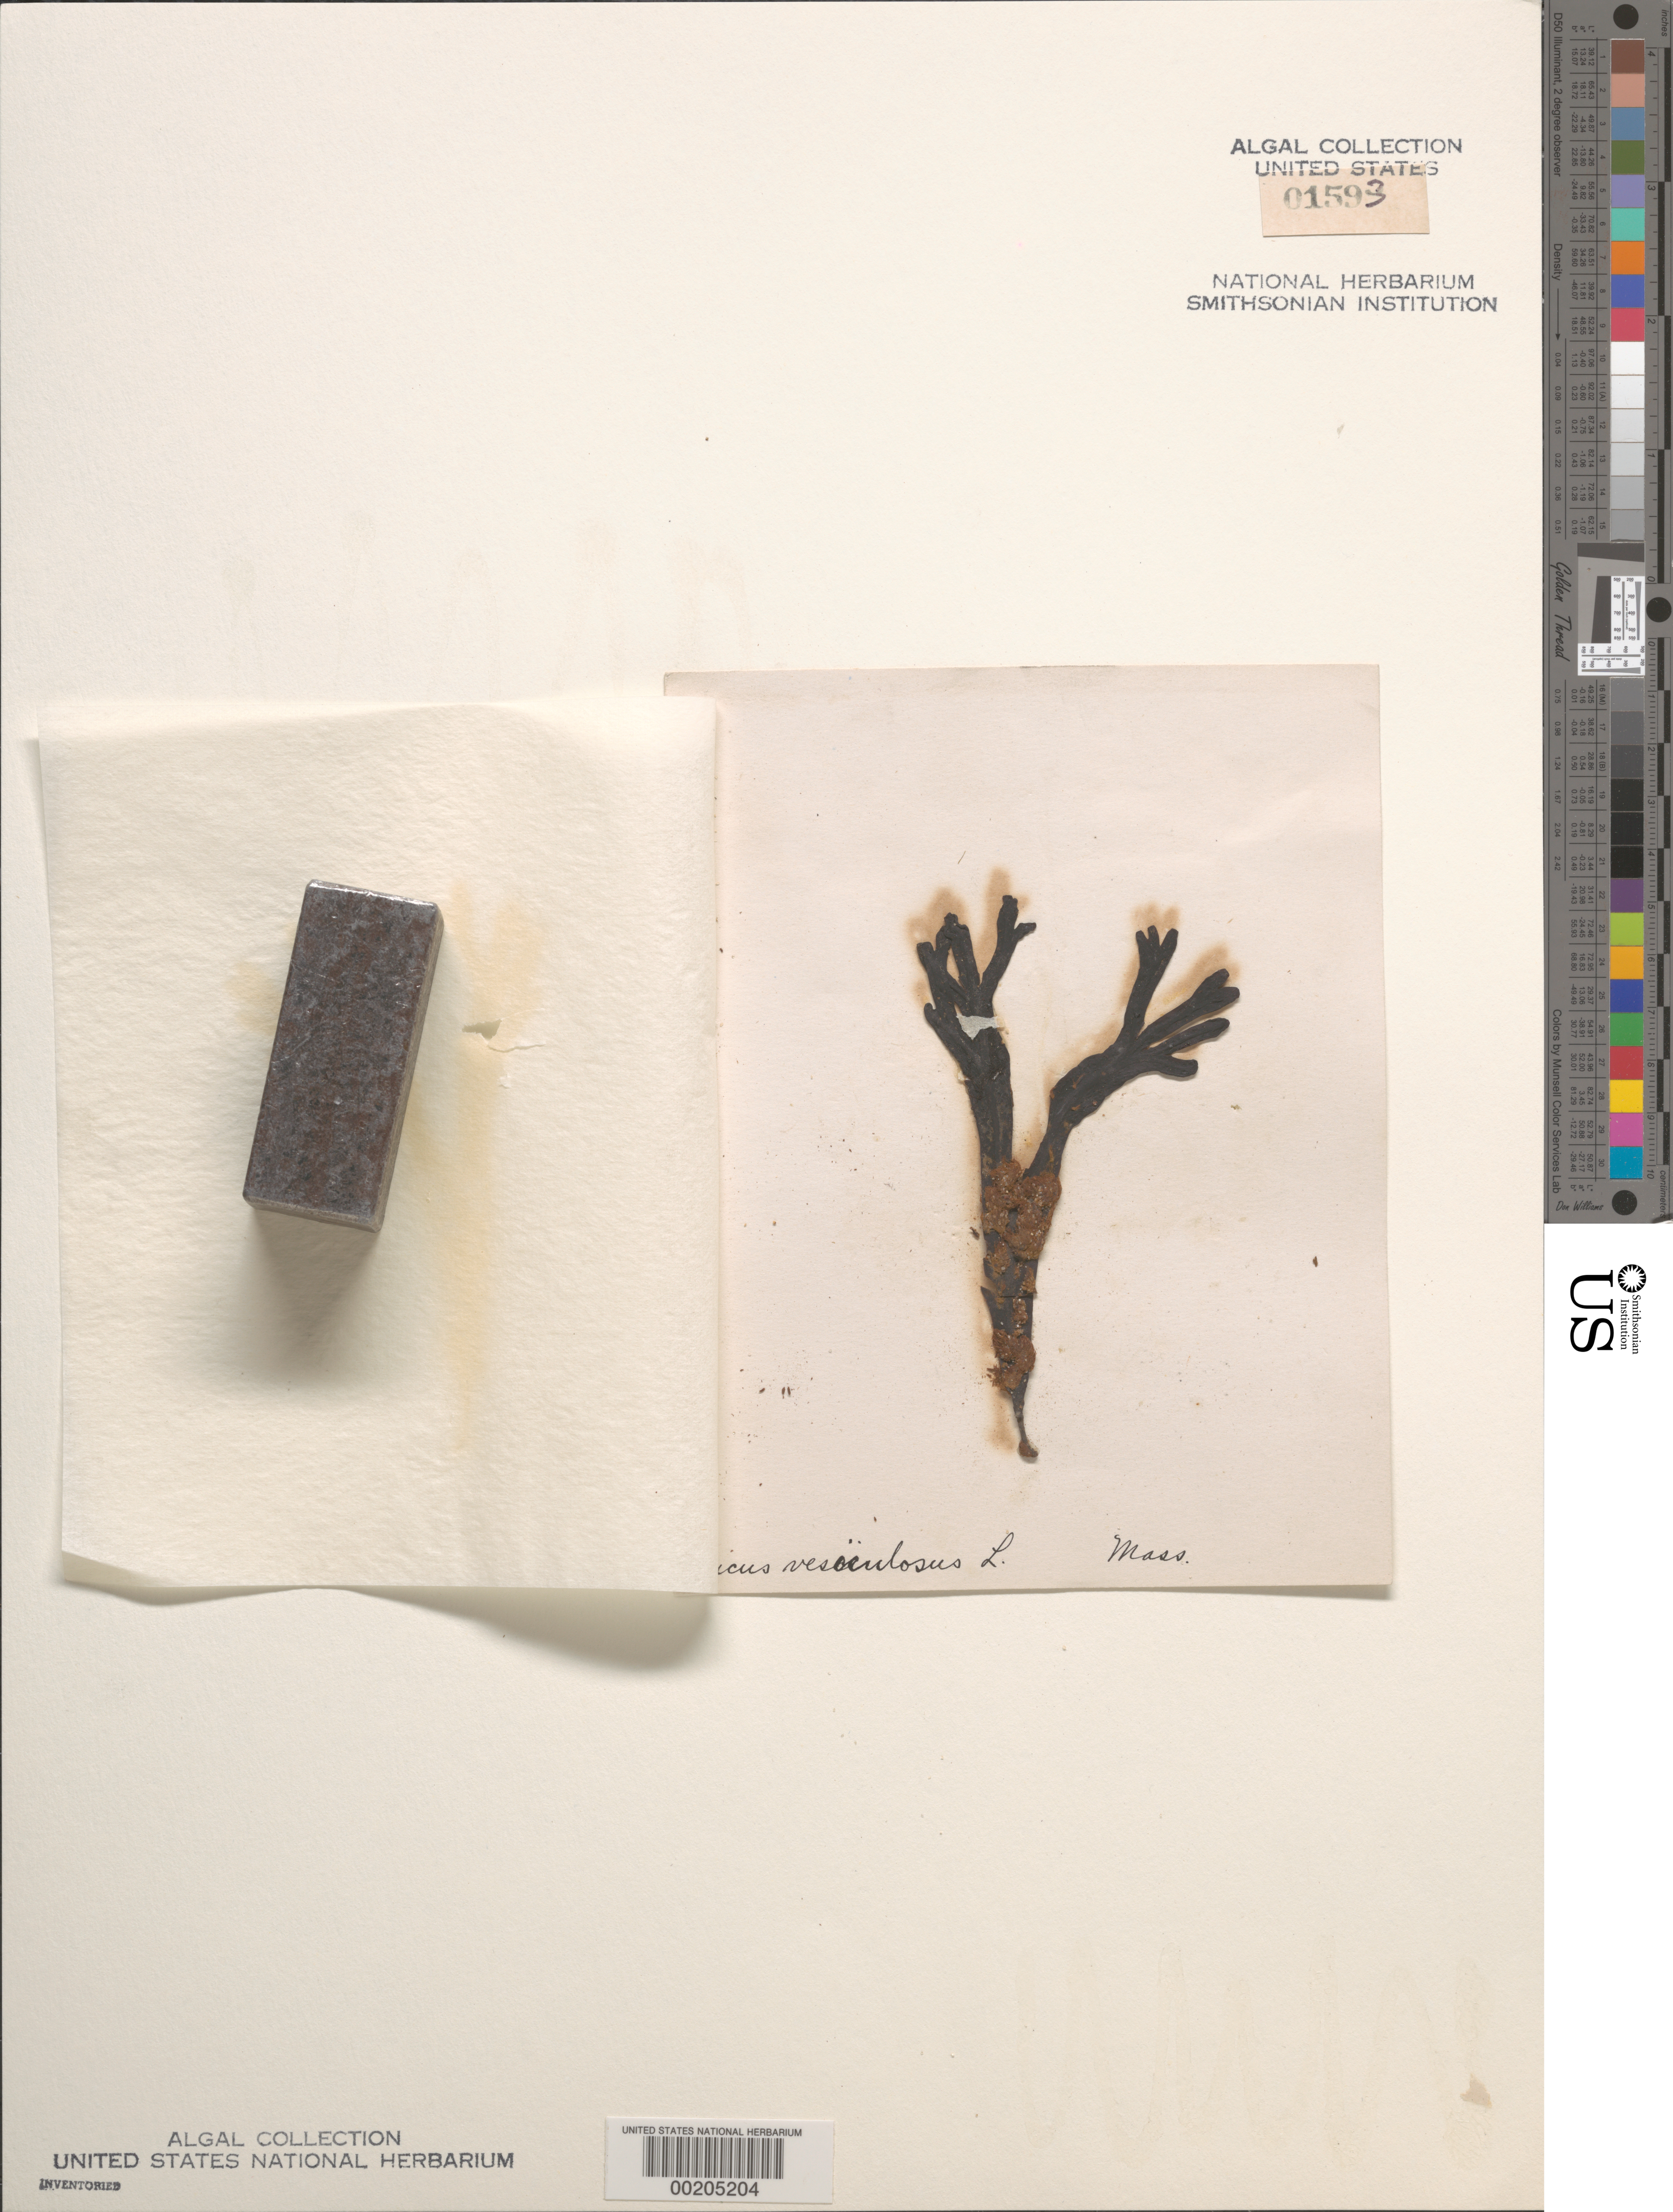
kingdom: Chromista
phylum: Ochrophyta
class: Phaeophyceae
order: Fucales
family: Fucaceae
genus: Fucus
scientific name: Fucus vesiculosus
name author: L.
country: United States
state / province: Massachusetts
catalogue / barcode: US 1593